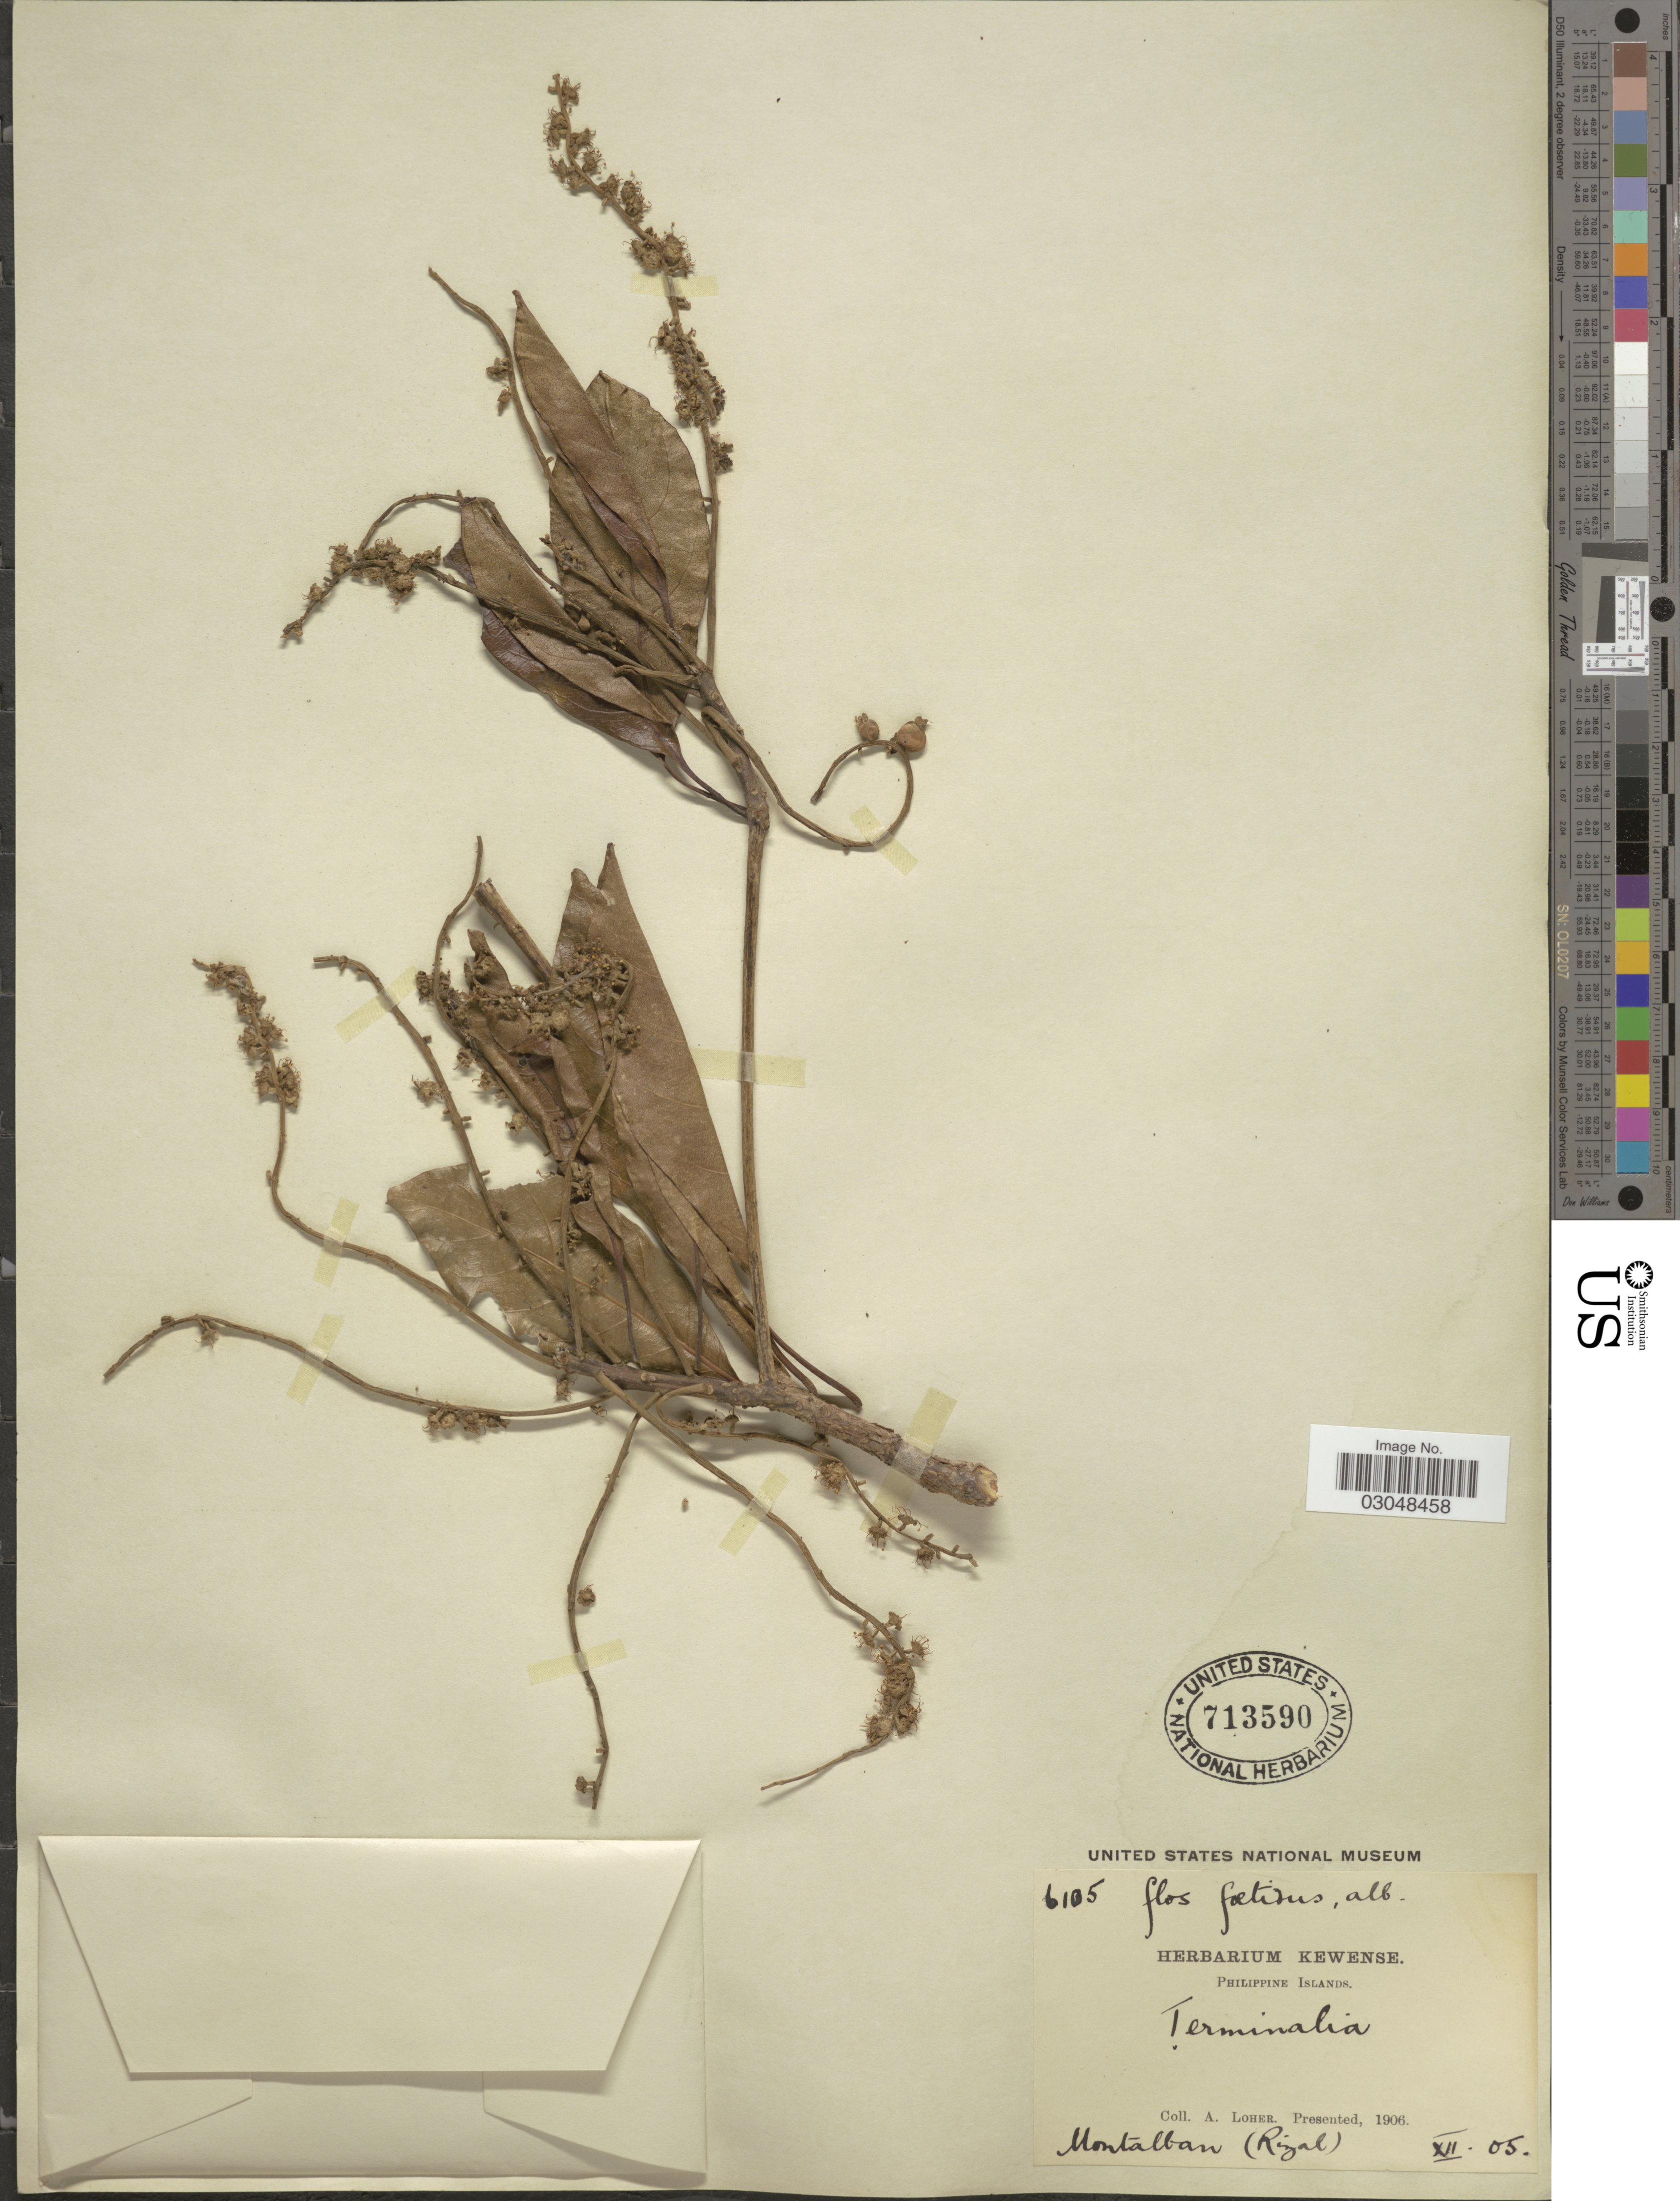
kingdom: Plantae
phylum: Tracheophyta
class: Magnoliopsida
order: Myrtales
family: Combretaceae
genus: Terminalia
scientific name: Terminalia calamansanai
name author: (Blanco) Rolfe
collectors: A. Loher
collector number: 6105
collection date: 1906-12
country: Philippines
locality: Philippine Islands. Montalban (Rizal).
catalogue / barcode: US 713590